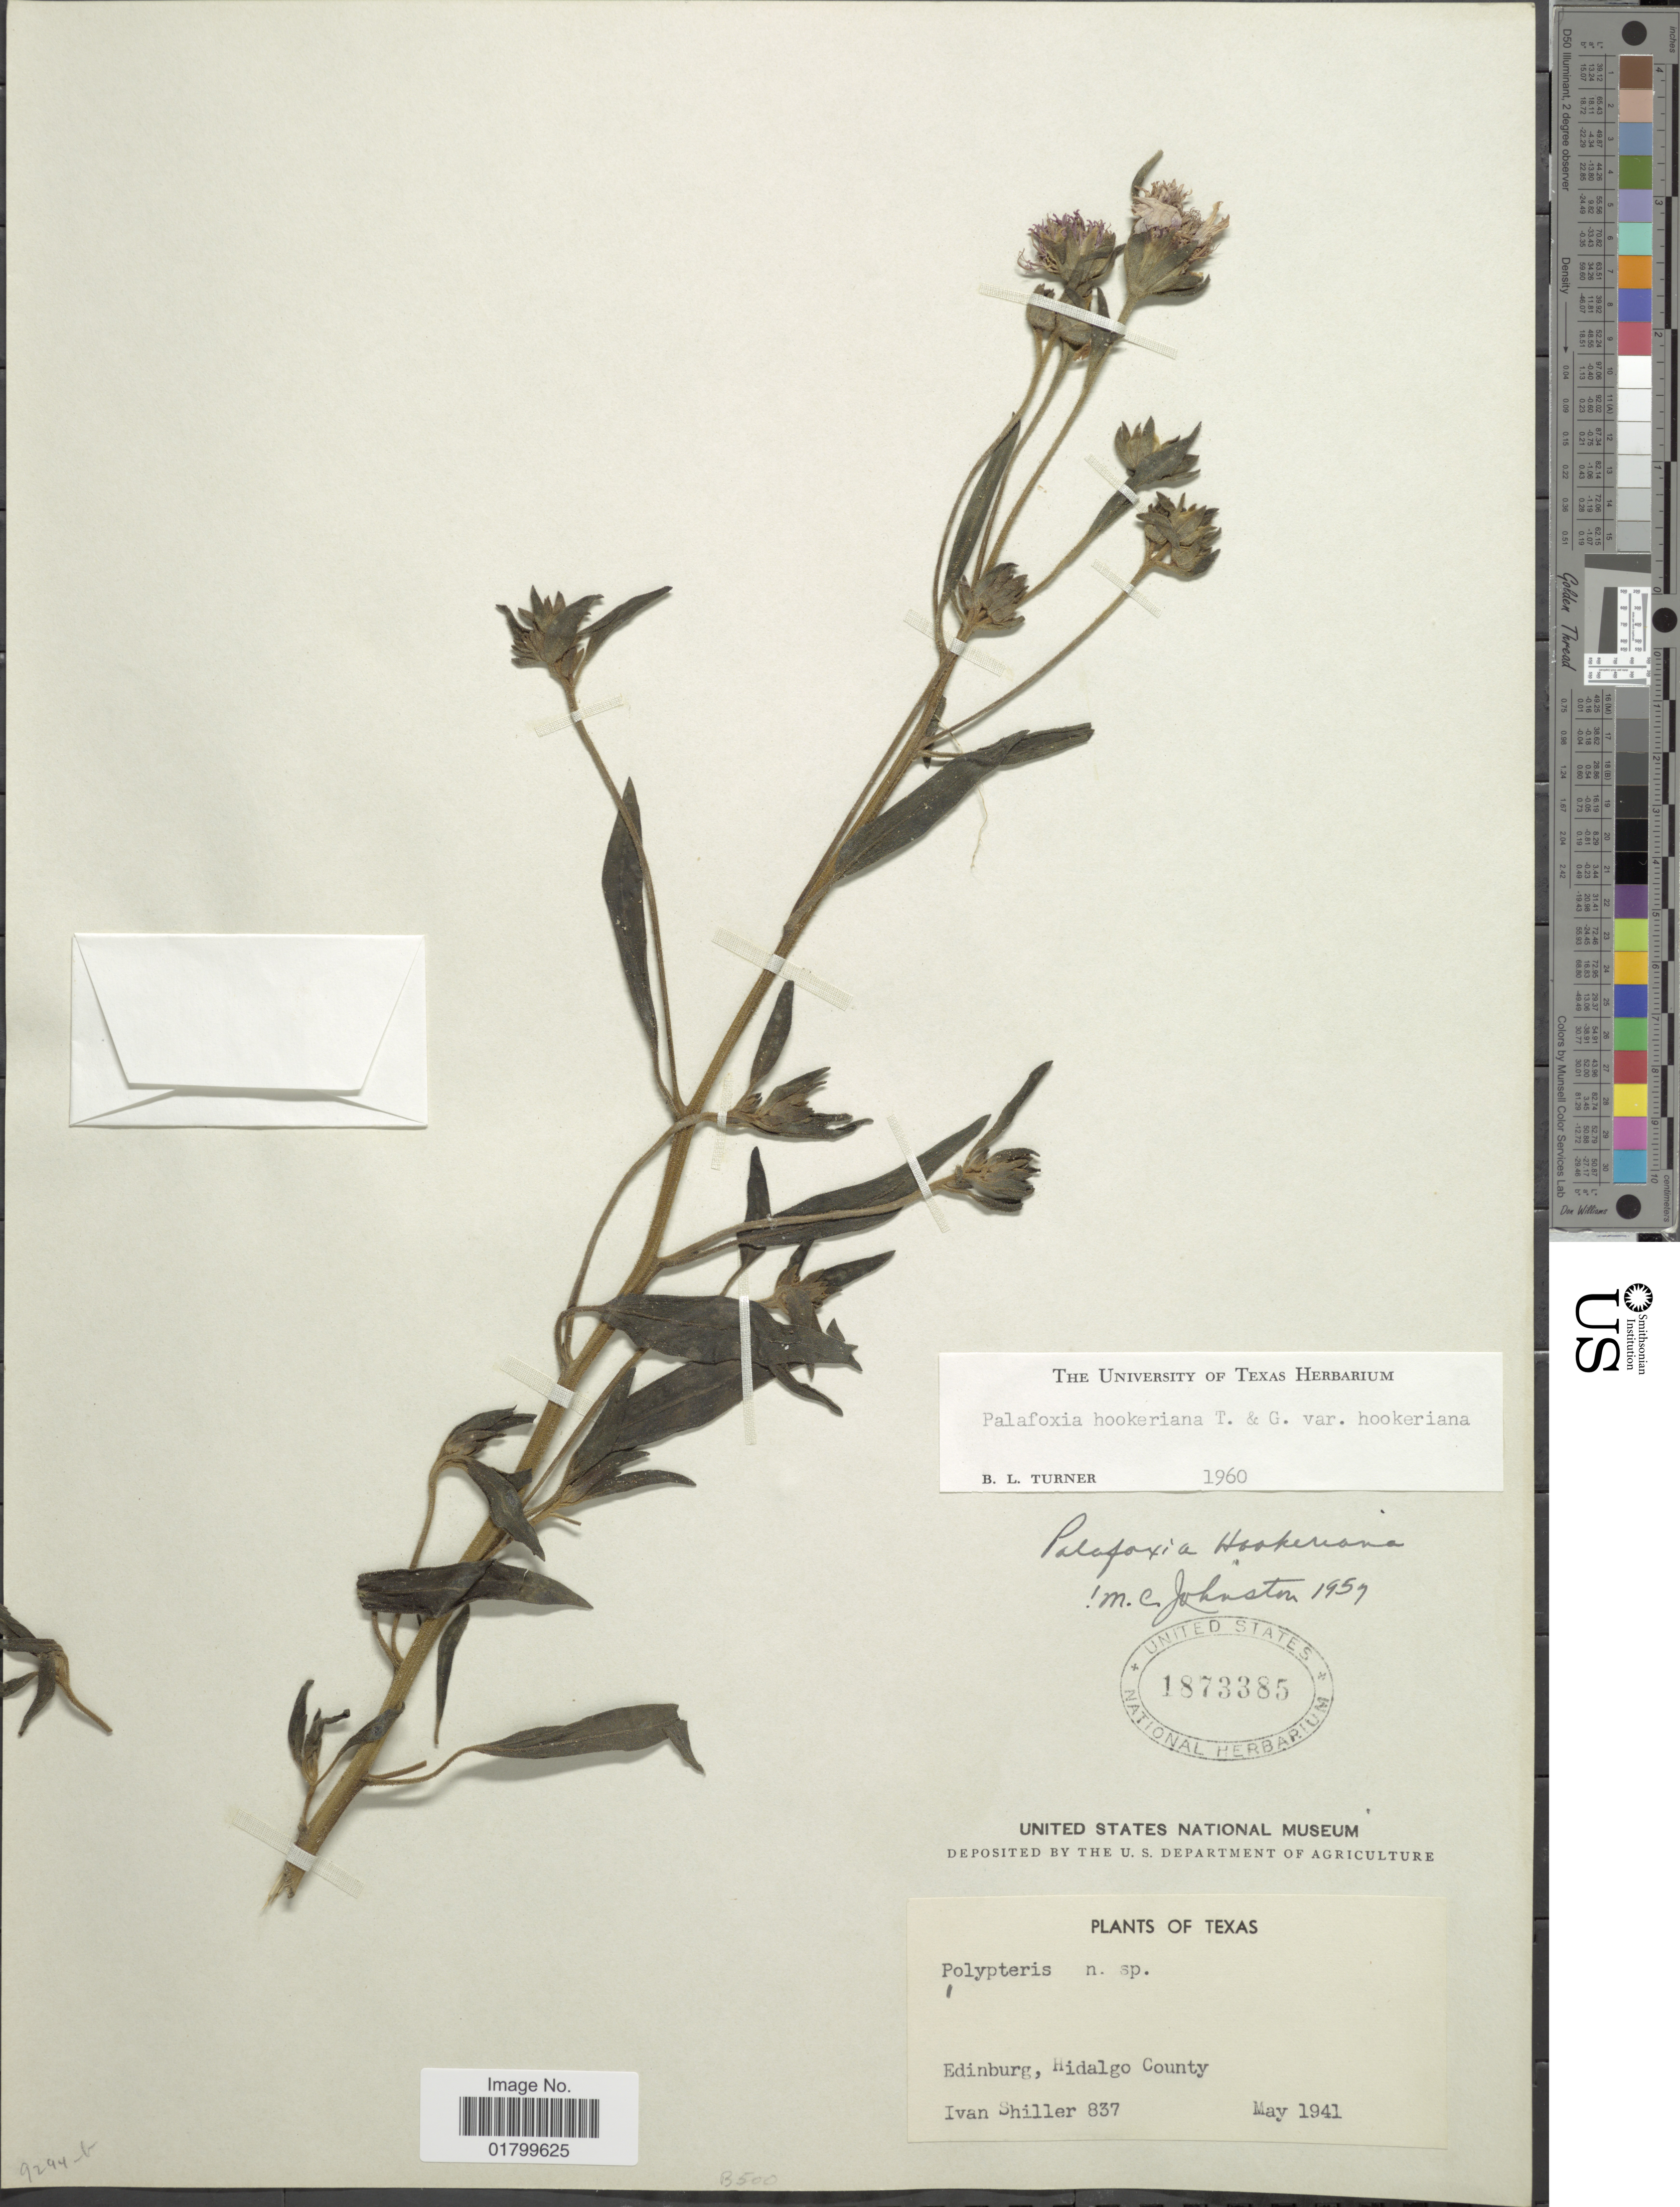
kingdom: Plantae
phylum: Tracheophyta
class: Magnoliopsida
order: Asterales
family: Asteraceae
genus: Palafoxia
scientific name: Palafoxia hookeriana var. hookeriana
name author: Torr. & A. Gray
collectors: I. Shiller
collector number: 837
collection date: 1941-05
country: United States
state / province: Texas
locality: Edinburg, Hidalgo County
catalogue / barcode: US 1873385